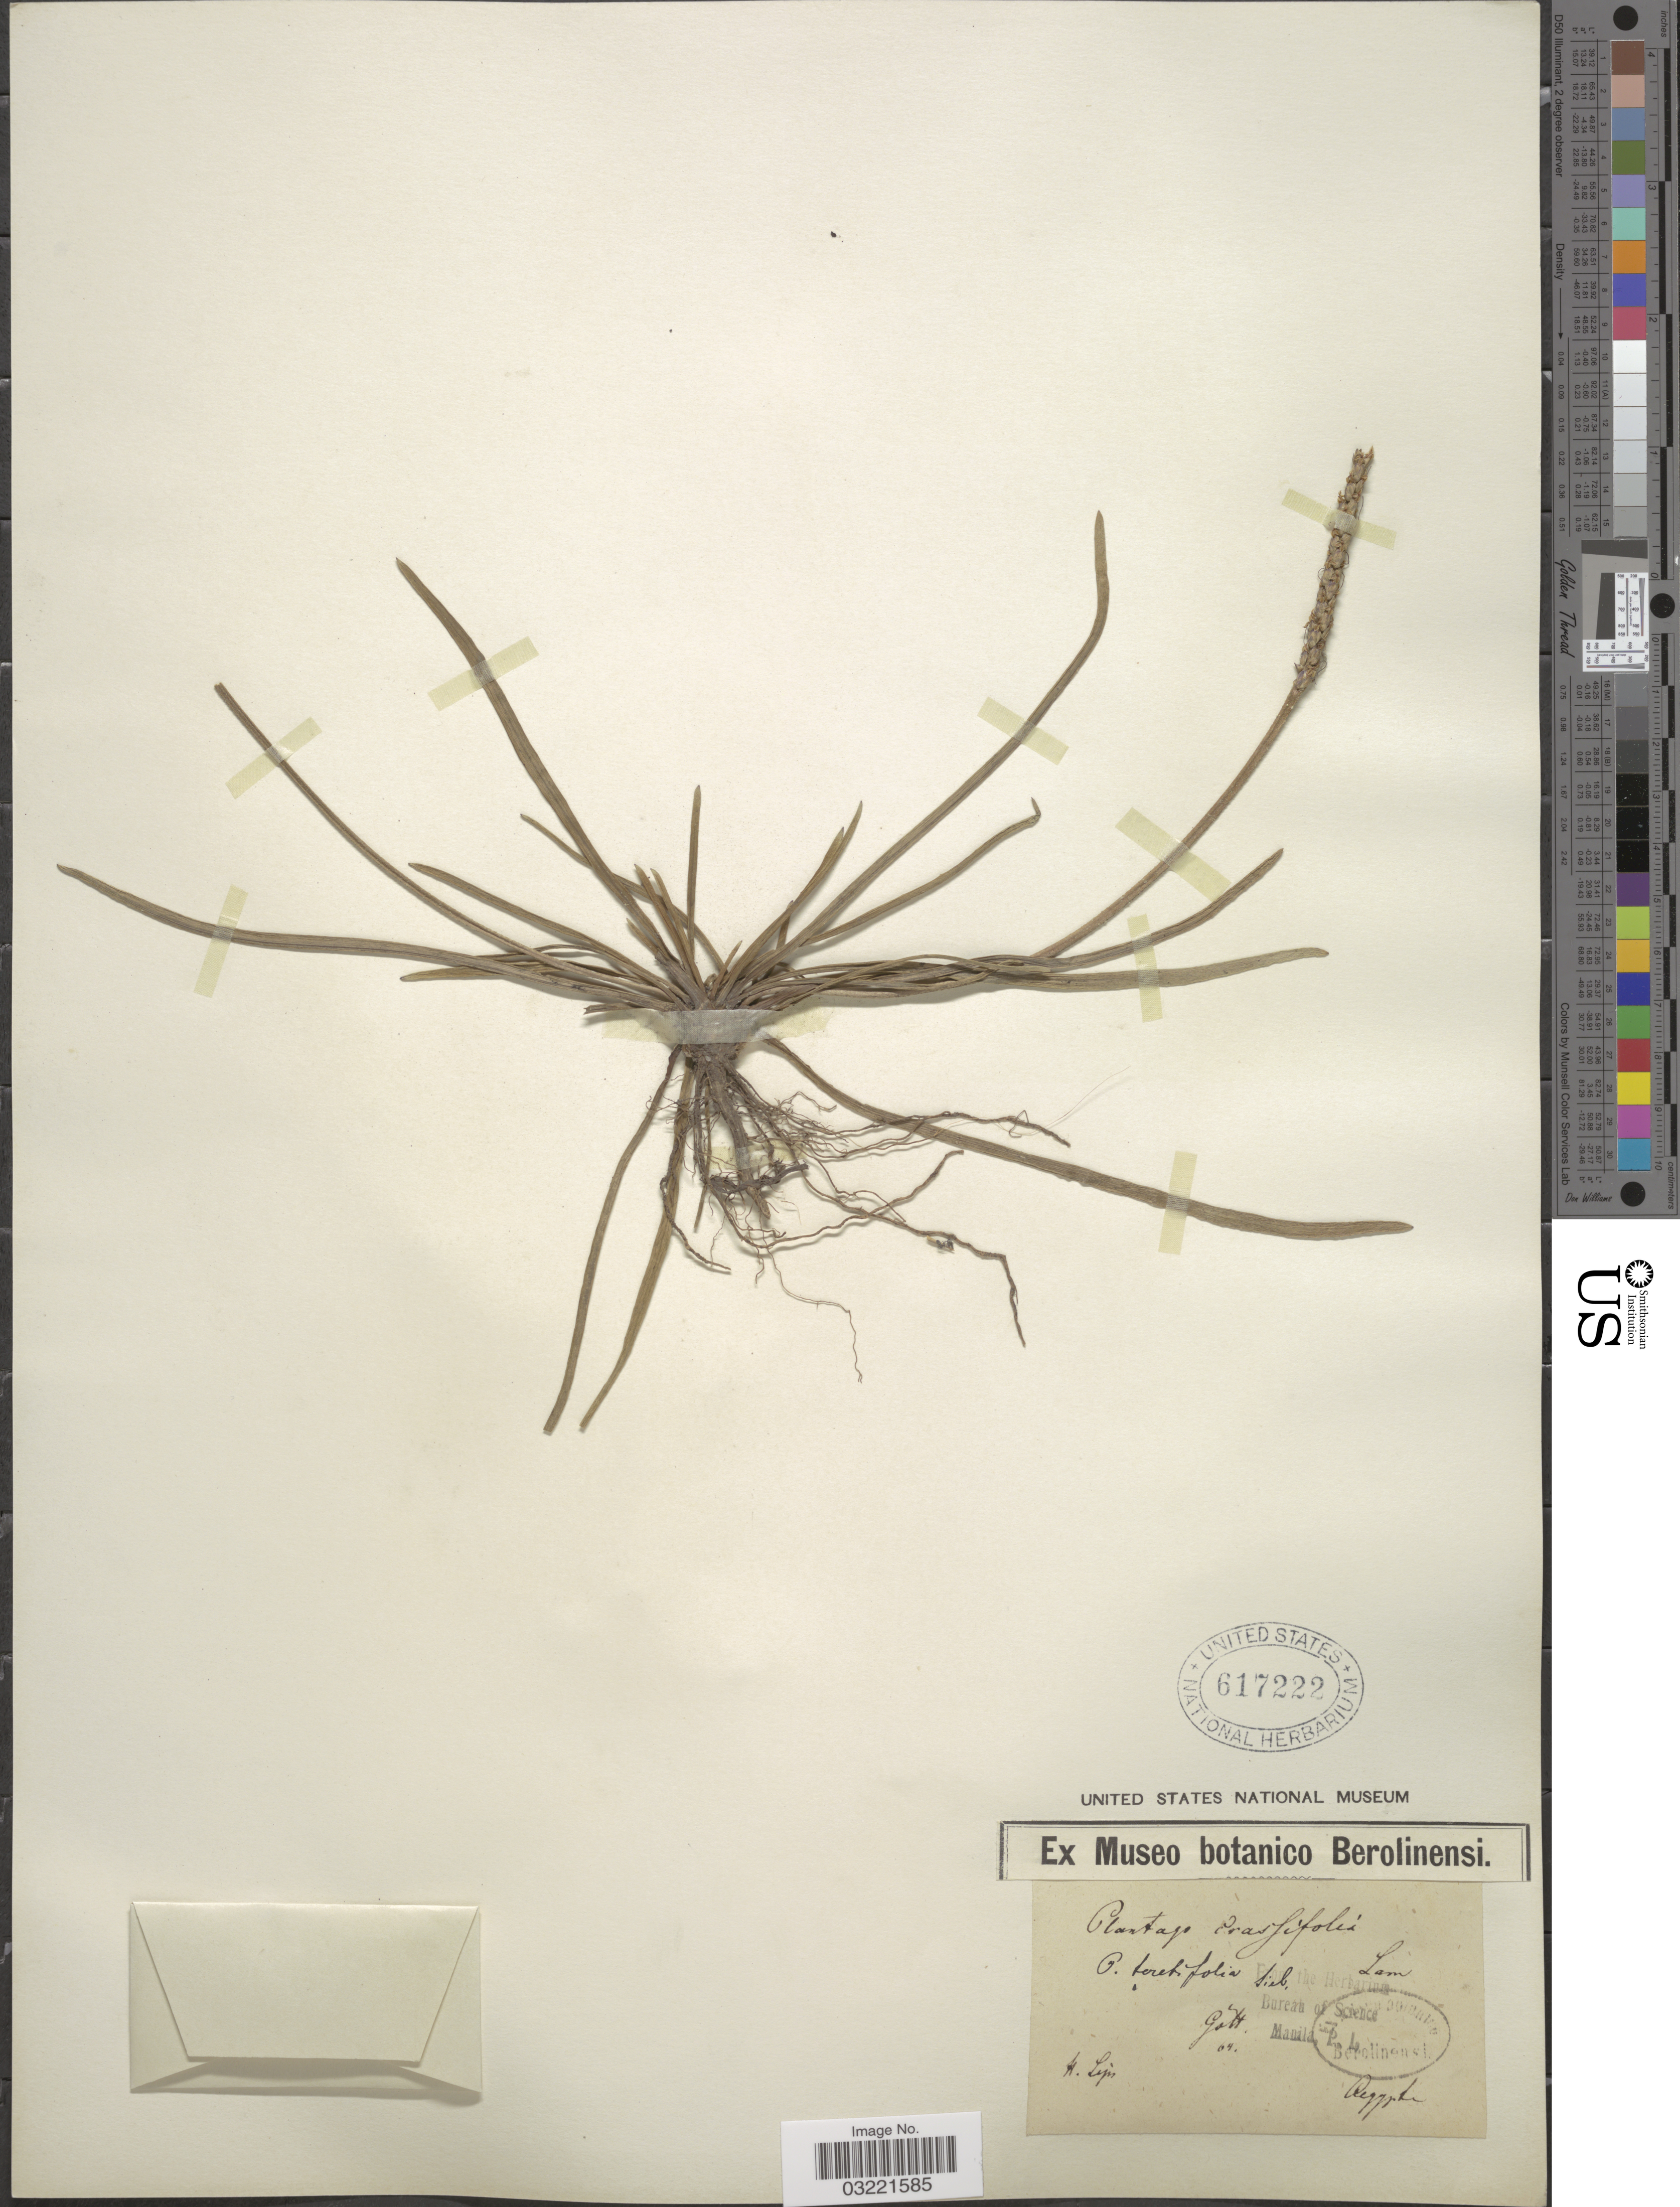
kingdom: Plantae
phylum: Tracheophyta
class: Magnoliopsida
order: Lamiales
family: Plantaginaceae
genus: Plantago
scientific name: Plantago crassifolia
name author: Forssk.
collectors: H. Lips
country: Egypt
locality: Gött [unsure placement] Aegypte.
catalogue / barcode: US 617222